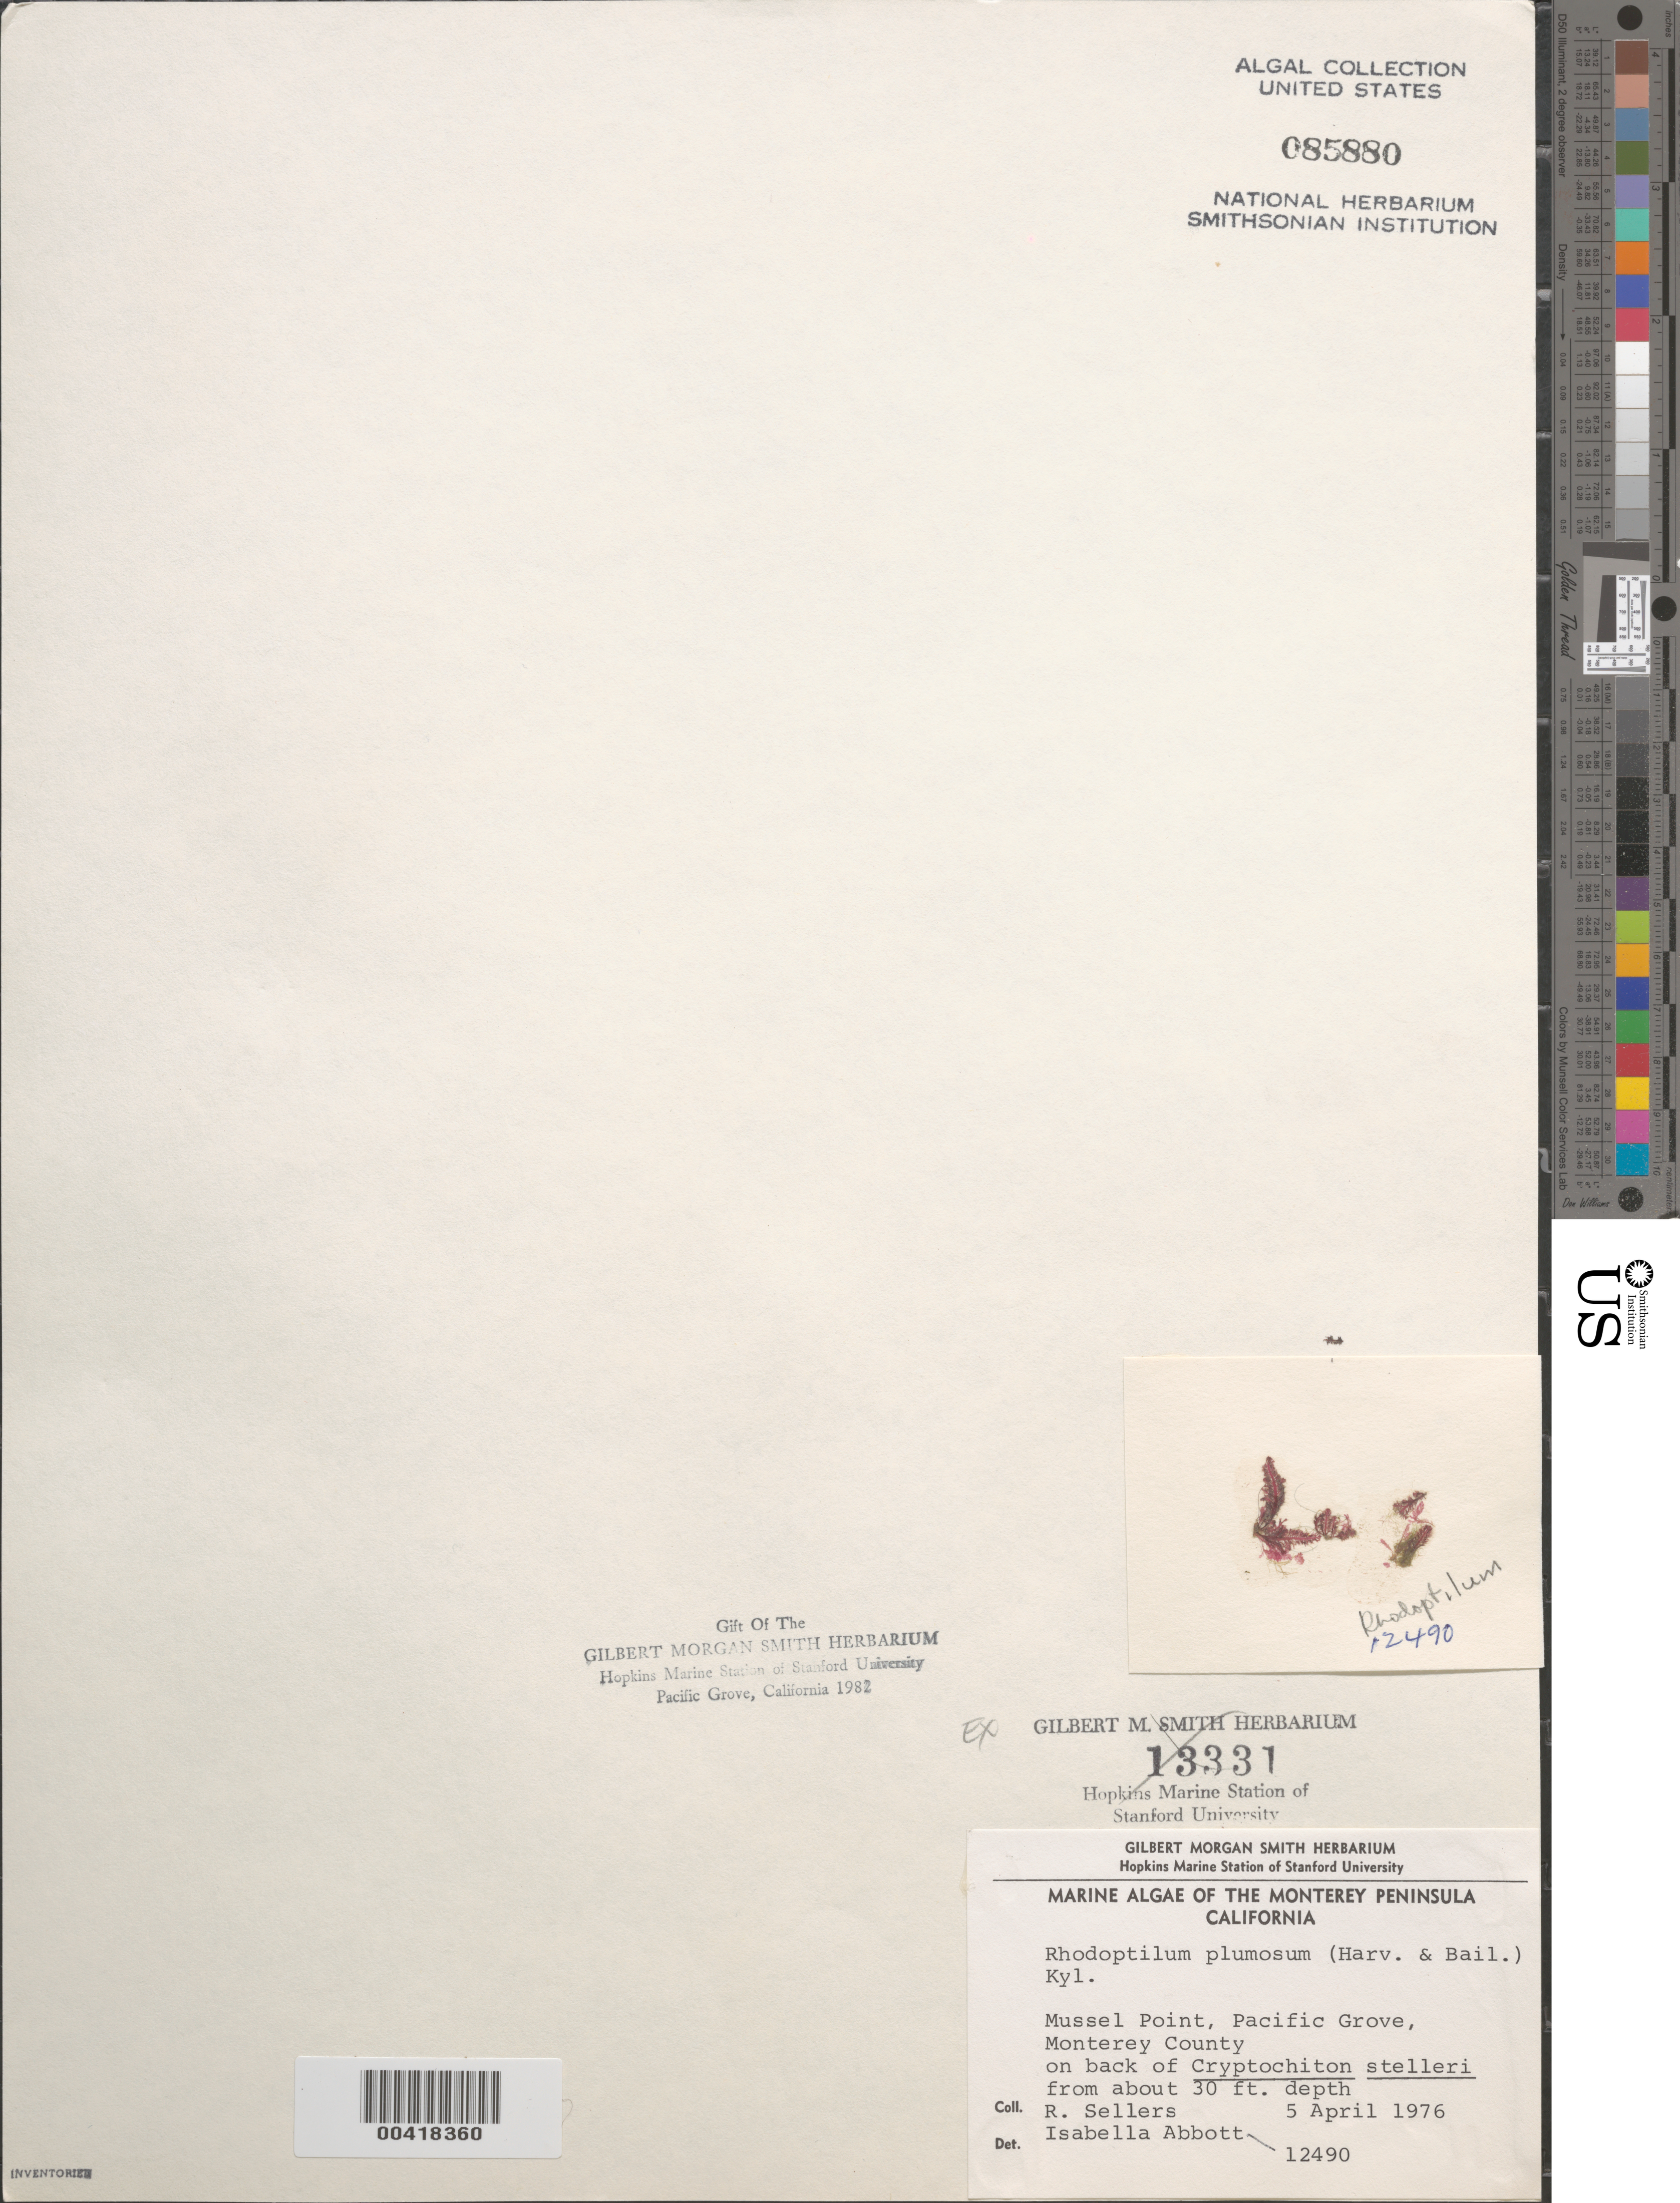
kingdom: Plantae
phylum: Rhodophyta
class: Florideophyceae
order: Ceramiales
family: Dasyaceae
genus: Rhodoptilum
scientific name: Rhodoptilum plumosum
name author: (Harv. & Bail.) Kylin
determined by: Abbott, Isabella A.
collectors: R. F. Sellers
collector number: IAA 12490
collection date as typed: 05 Apr 1976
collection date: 1976-04-05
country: United States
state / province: California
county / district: Monterey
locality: Mussel Point, Pacific Grove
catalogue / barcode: US 85880